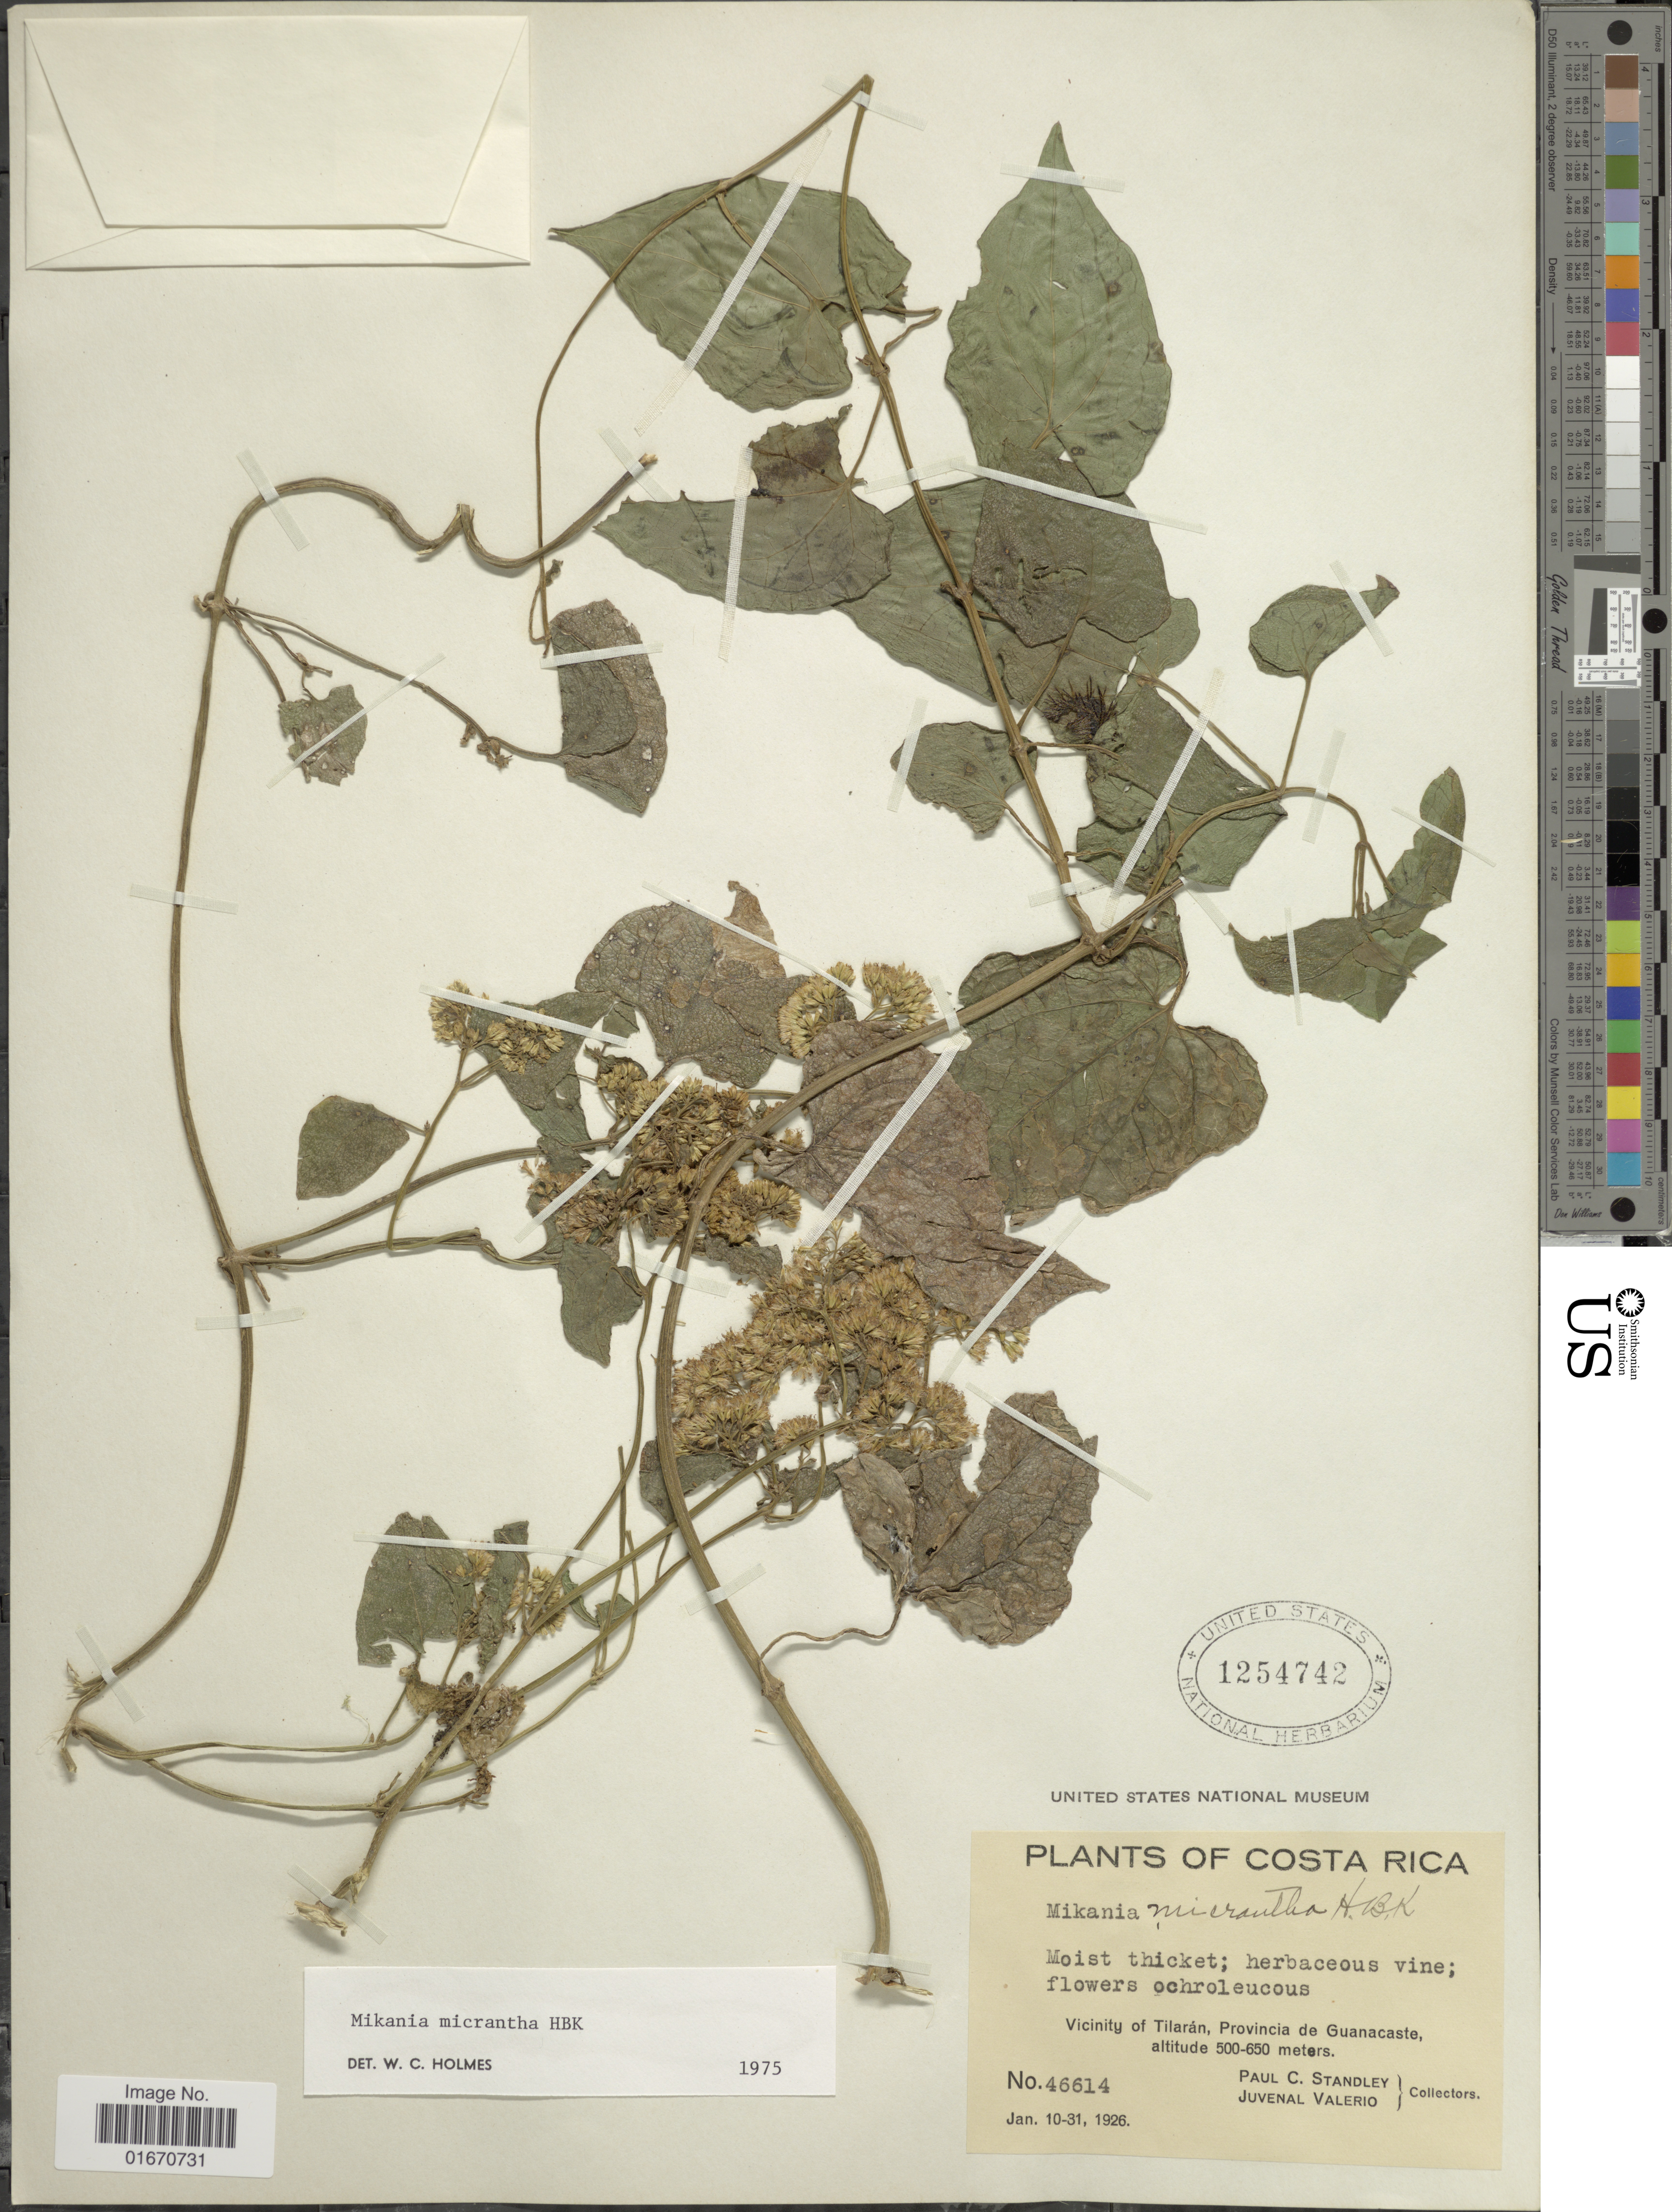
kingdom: Plantae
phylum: Tracheophyta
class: Magnoliopsida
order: Asterales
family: Asteraceae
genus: Mikania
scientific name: Mikania micrantha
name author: Kunth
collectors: P. C. Standley & J. Valerio R.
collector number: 46614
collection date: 1926-01-10/1926-01-31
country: Costa Rica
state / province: Guanacaste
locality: Vicinity of Tilaran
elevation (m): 500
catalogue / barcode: US 1254742